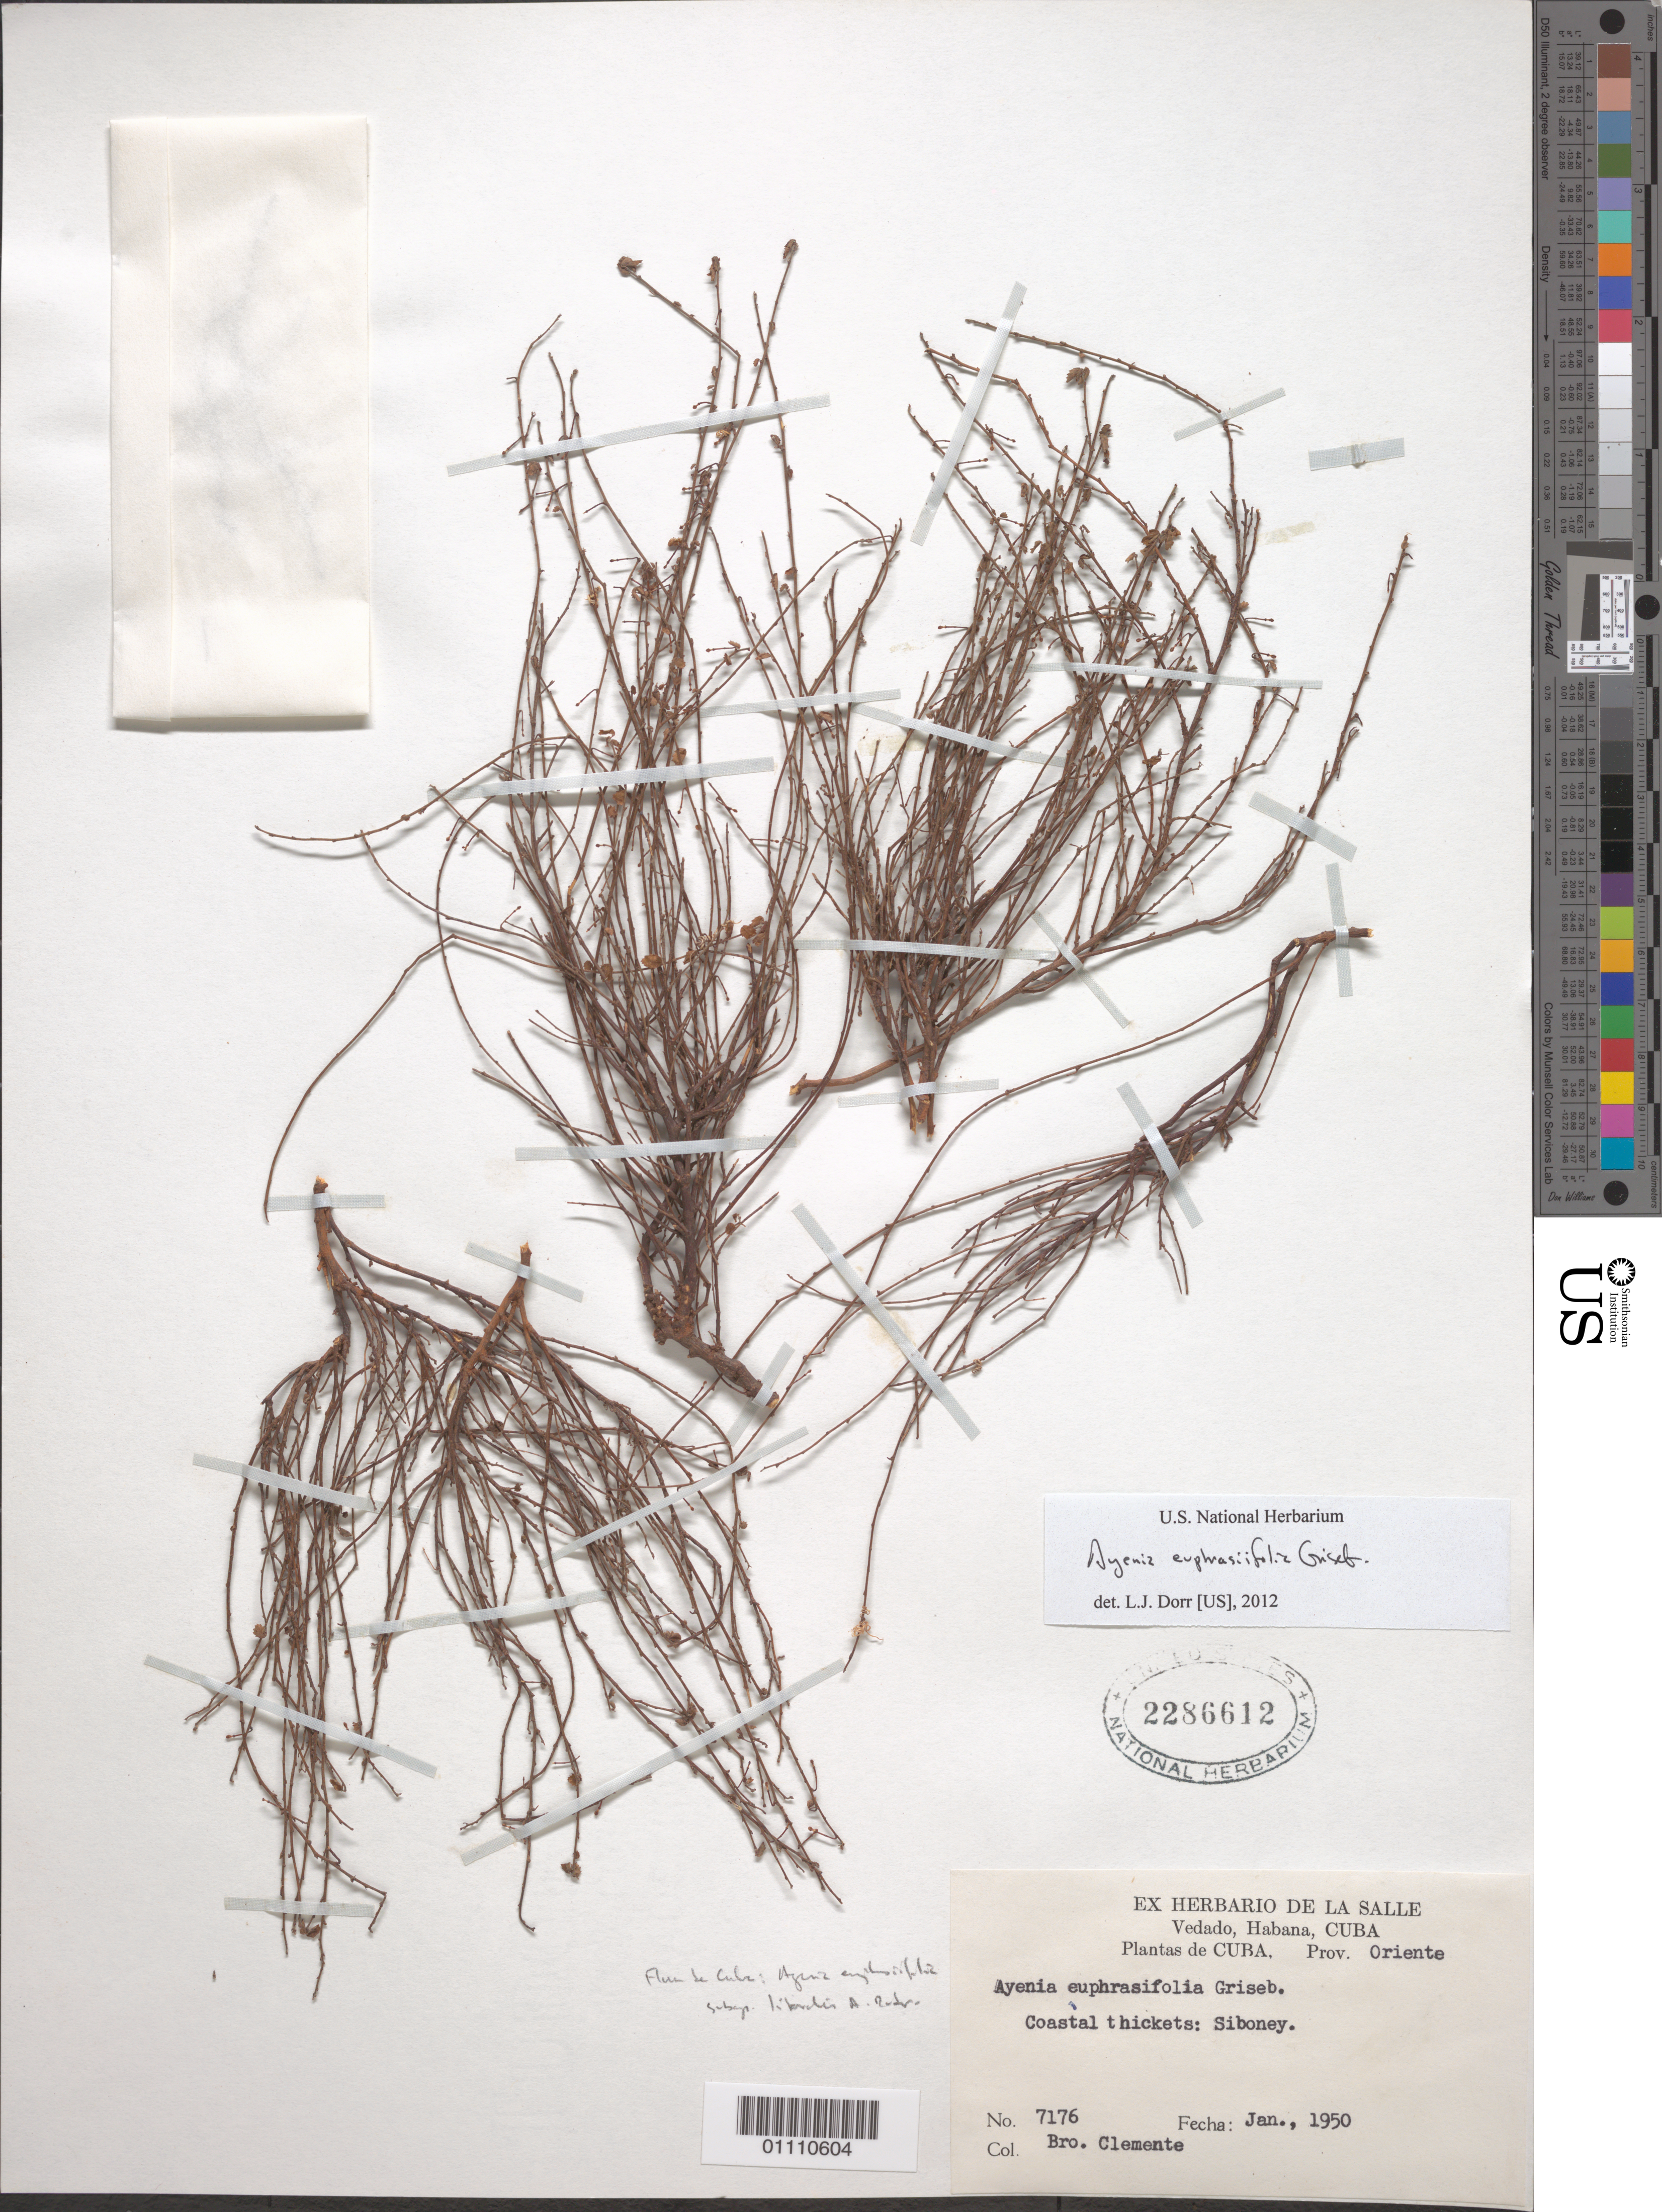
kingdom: Plantae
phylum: Tracheophyta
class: Magnoliopsida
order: Malvales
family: Malvaceae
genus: Ayenia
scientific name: Ayenia euphrasiifolia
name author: Griseb.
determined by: Dorr, L. J., (BOT), Smithsonian Institution - National Museum of Natural History (UNITED STATES)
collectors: Bro. Clemente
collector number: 7176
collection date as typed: Jan 1950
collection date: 1950-01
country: Cuba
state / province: Santiago de Cuba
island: Cuba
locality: Siboney, Prov Oriente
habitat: Coastal thickets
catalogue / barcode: US 2286612